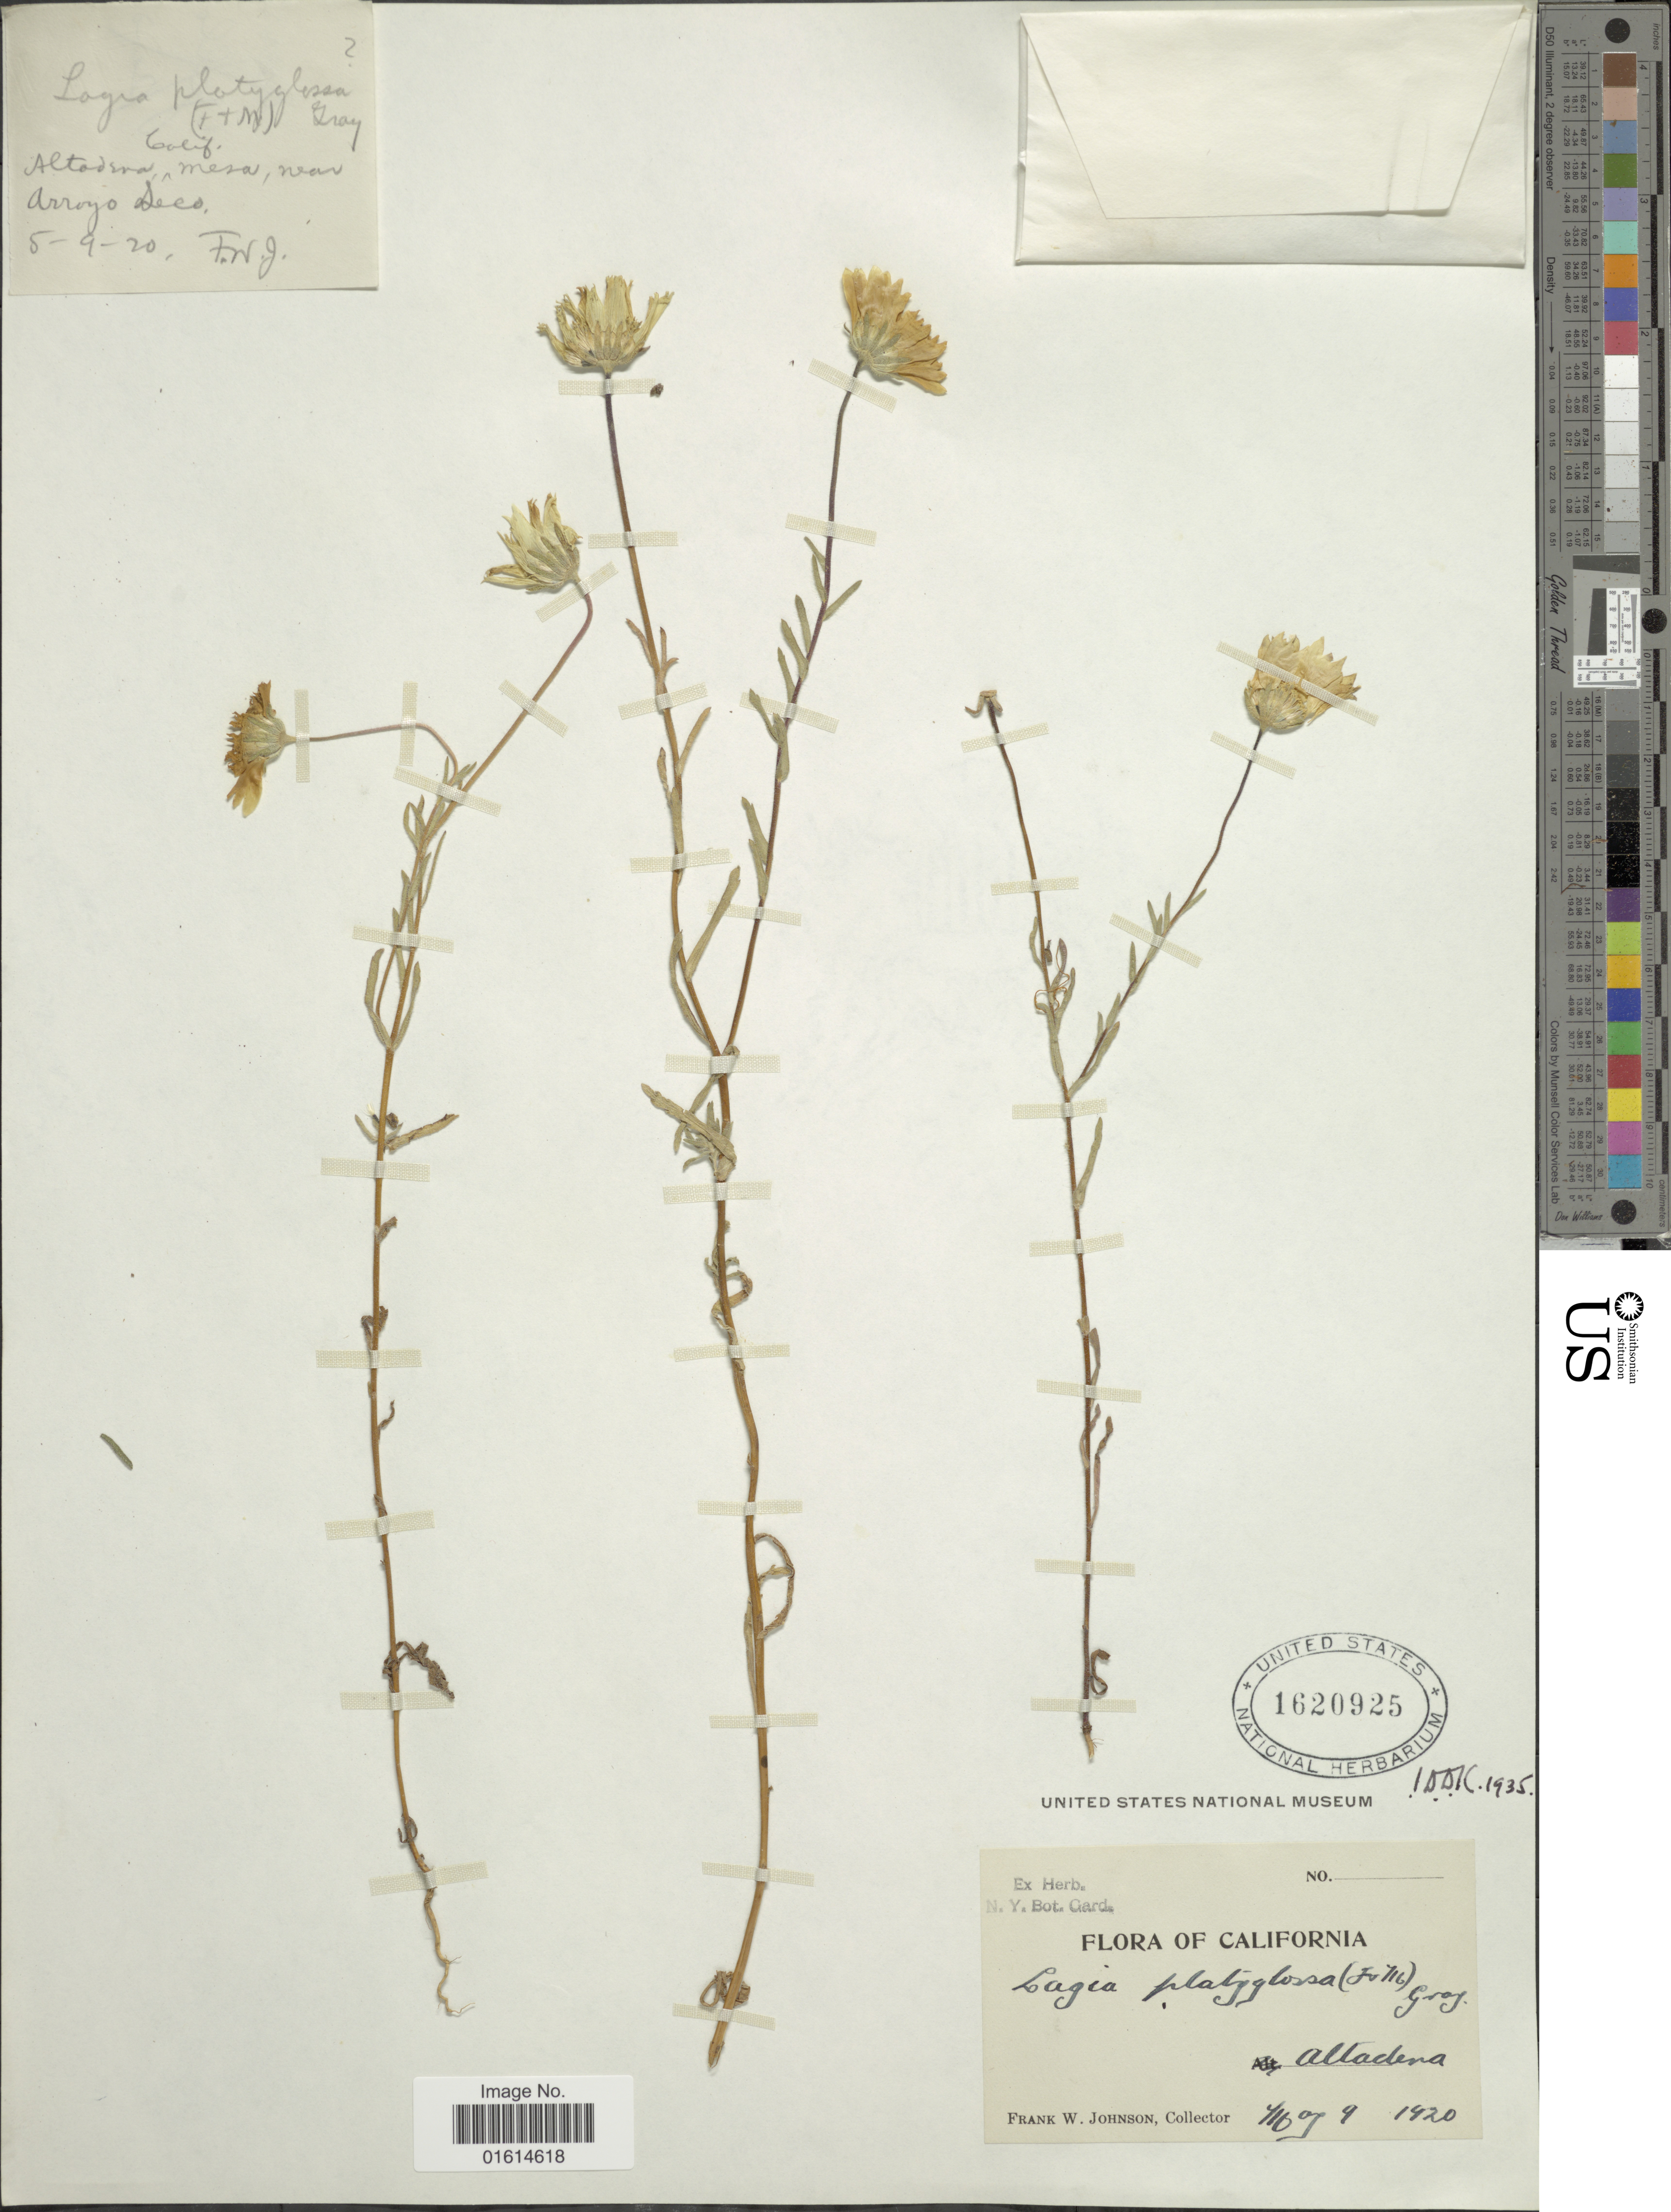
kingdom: Plantae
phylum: Tracheophyta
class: Magnoliopsida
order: Asterales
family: Asteraceae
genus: Layia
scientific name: Layia platyglossa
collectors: F. W. Johnson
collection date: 1920-05-09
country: United States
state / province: California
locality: Altadera, Mesa, near Arroyo Deco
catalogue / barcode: US 1620925